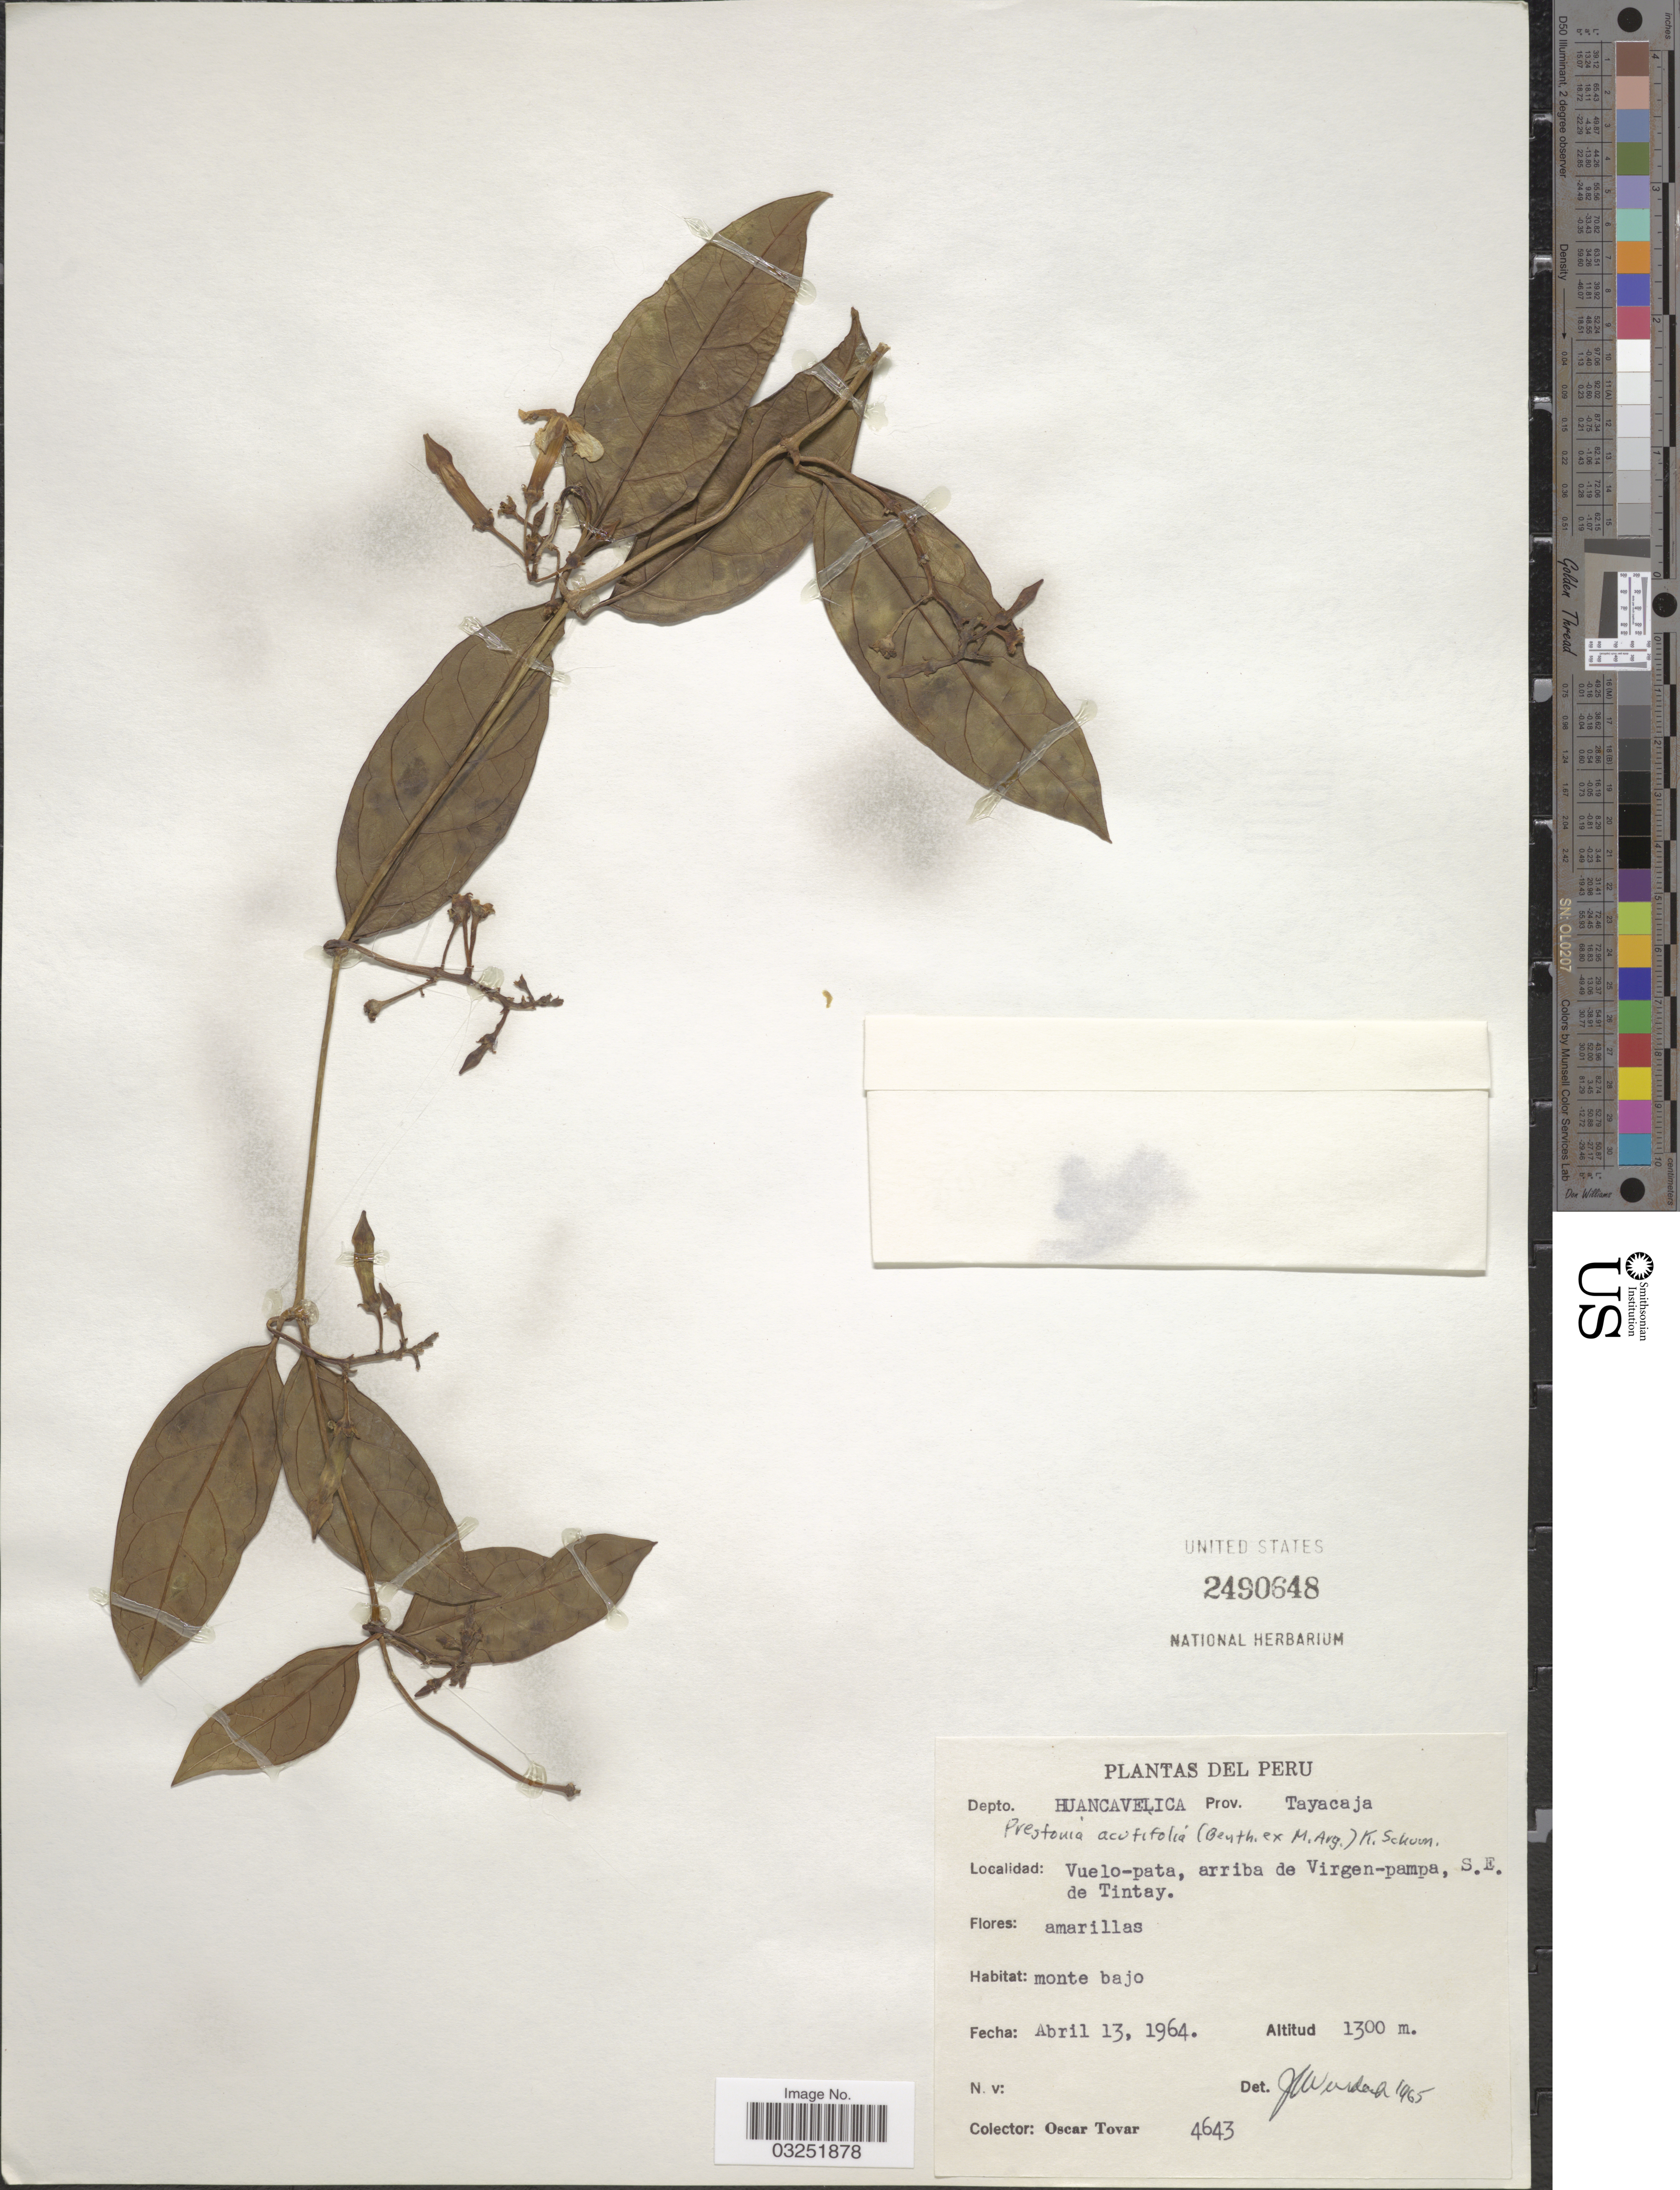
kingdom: Plantae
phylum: Tracheophyta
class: Magnoliopsida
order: Gentianales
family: Apocynaceae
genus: Prestonia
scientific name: Prestonia acutifolia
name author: (Benth. & Müll. Arg.) K. Schum.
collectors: Ó. Tovar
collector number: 4643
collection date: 1964-04-13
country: Peru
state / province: Huancavelica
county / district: Tayacaja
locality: Depto. Huancavelica, Prov. Tayacaja, Vuelo-pata, arriba de Virgen-pampa, S.E. de Tintay.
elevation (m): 1300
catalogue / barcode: US 2490648